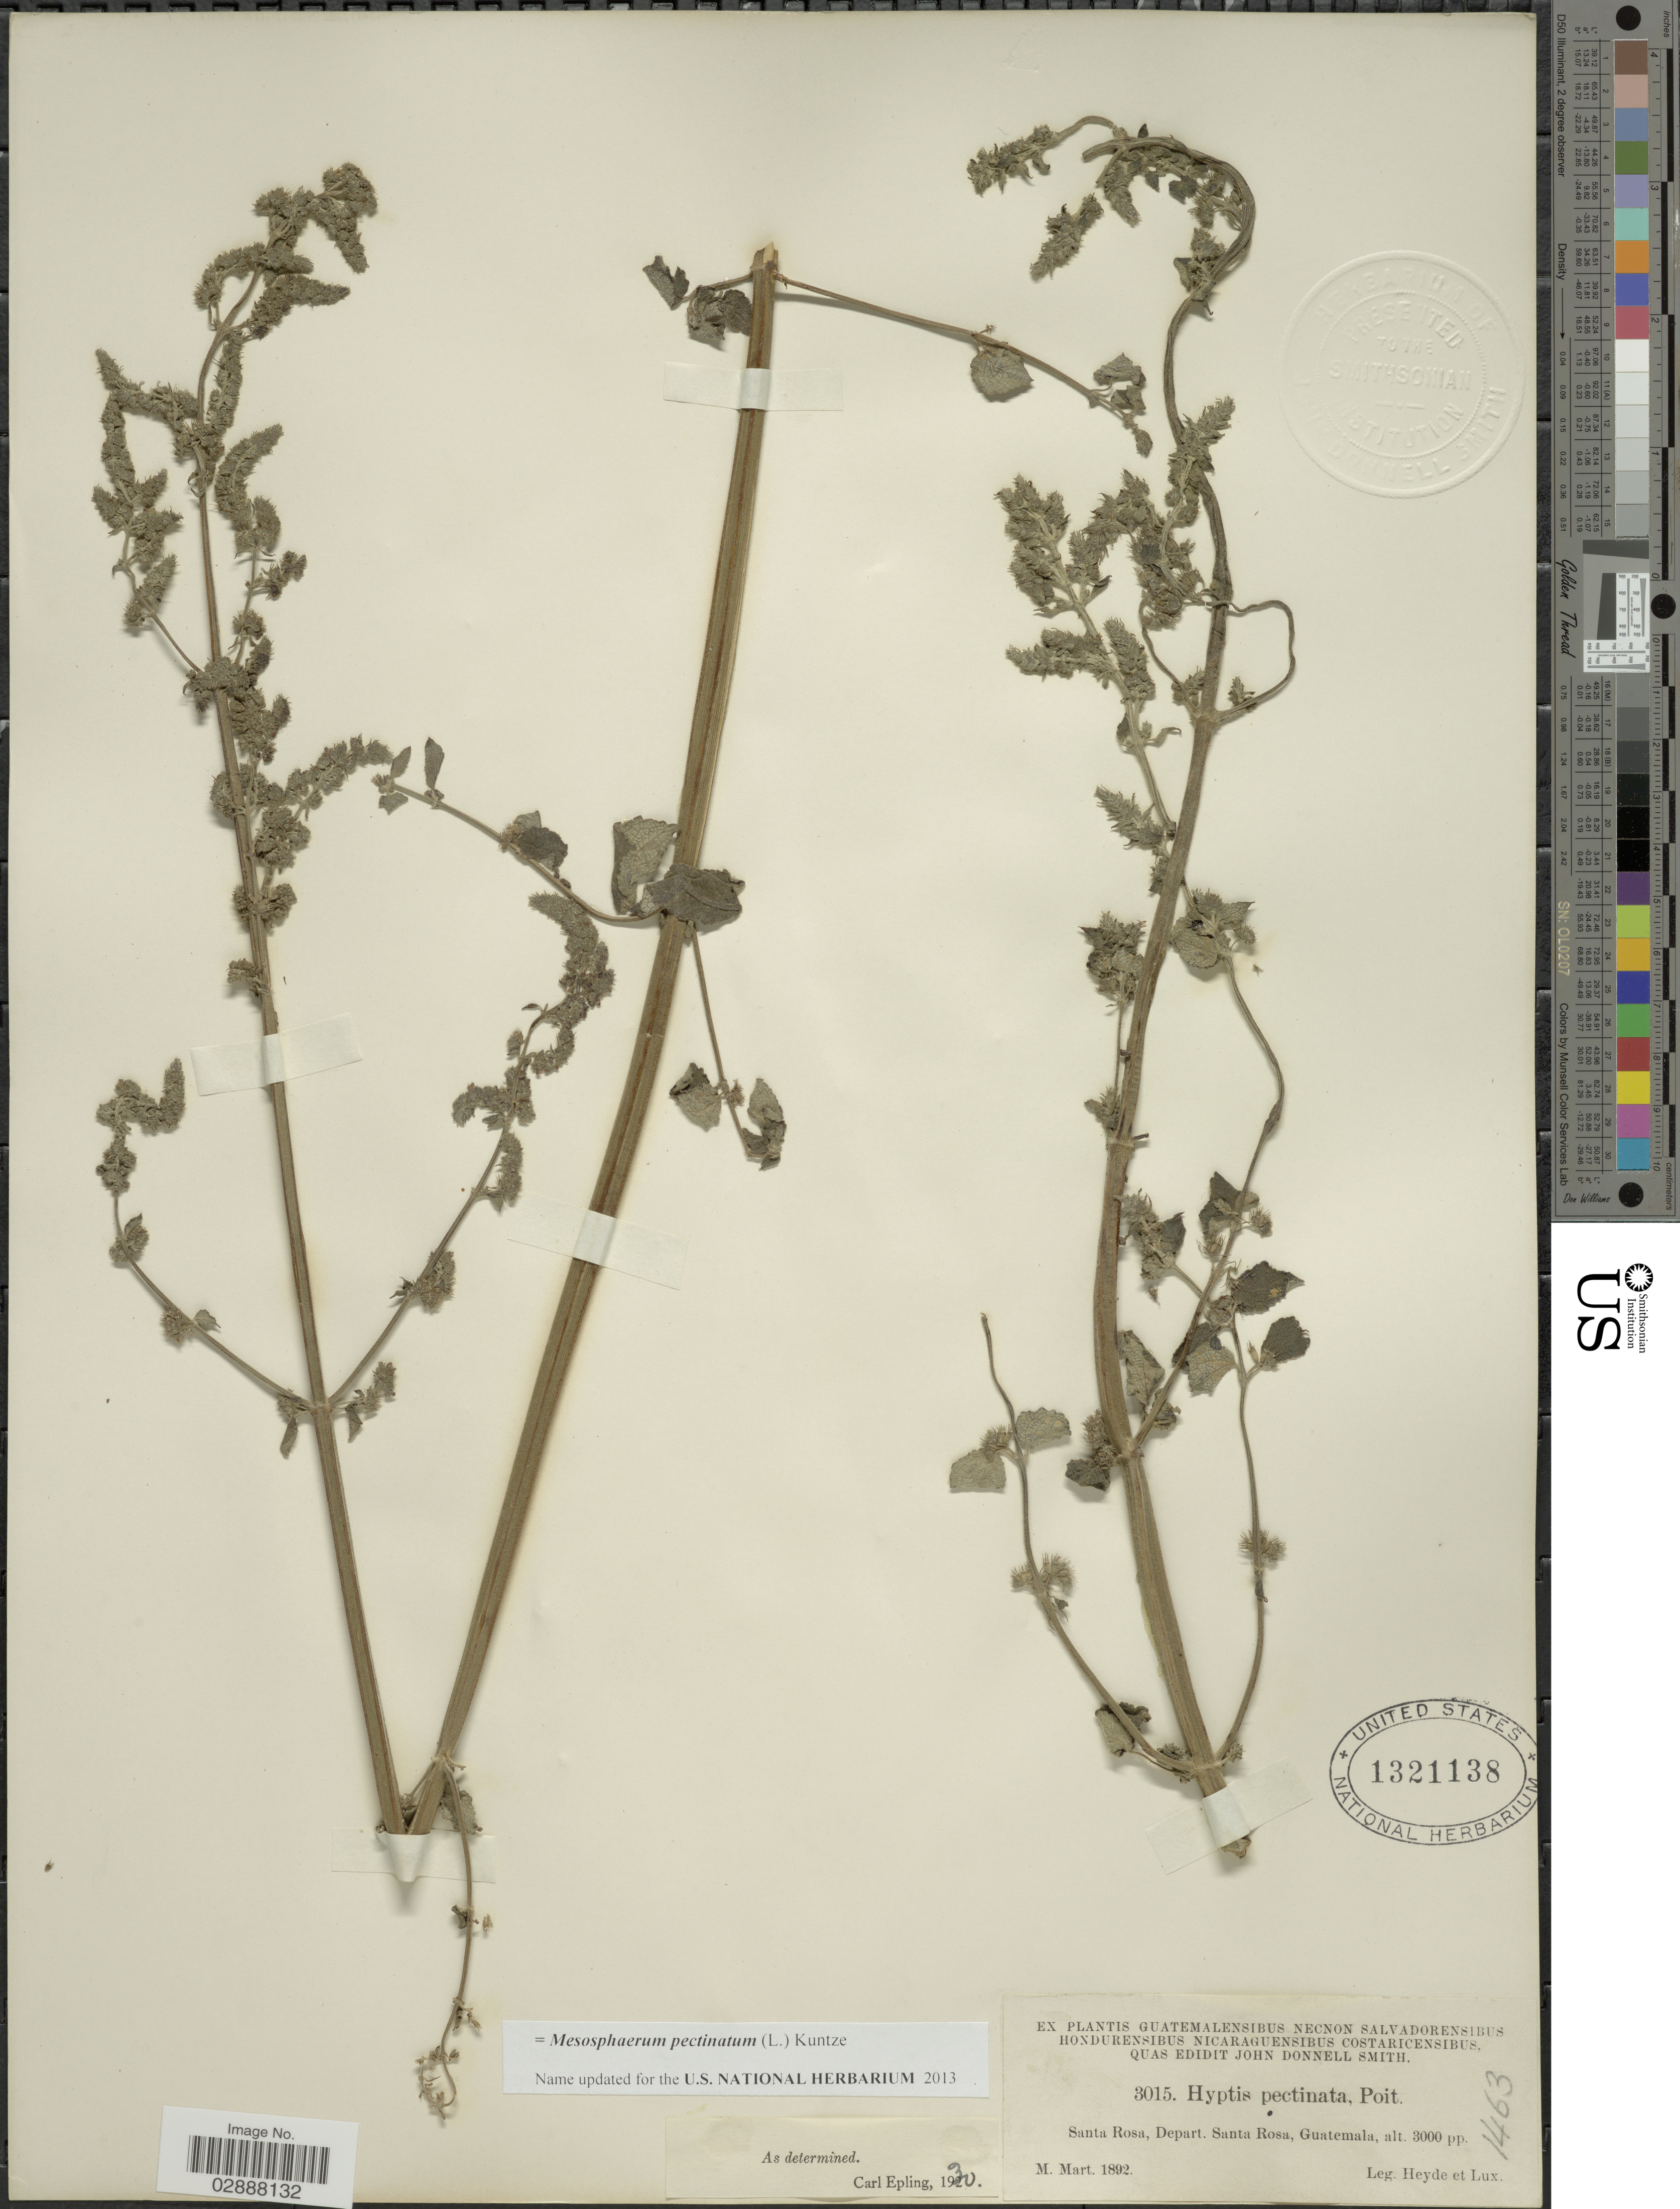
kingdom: Plantae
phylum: Tracheophyta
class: Magnoliopsida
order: Lamiales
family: Lamiaceae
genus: Mesosphaerum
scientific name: Mesosphaerum pectinatum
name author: (L.) Kuntze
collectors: Heyde & Lux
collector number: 3015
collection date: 1892-03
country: Guatemala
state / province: Santa Rosa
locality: Santa Rosa, Depart. Santa Rosa.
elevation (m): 914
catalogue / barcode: US 1321138